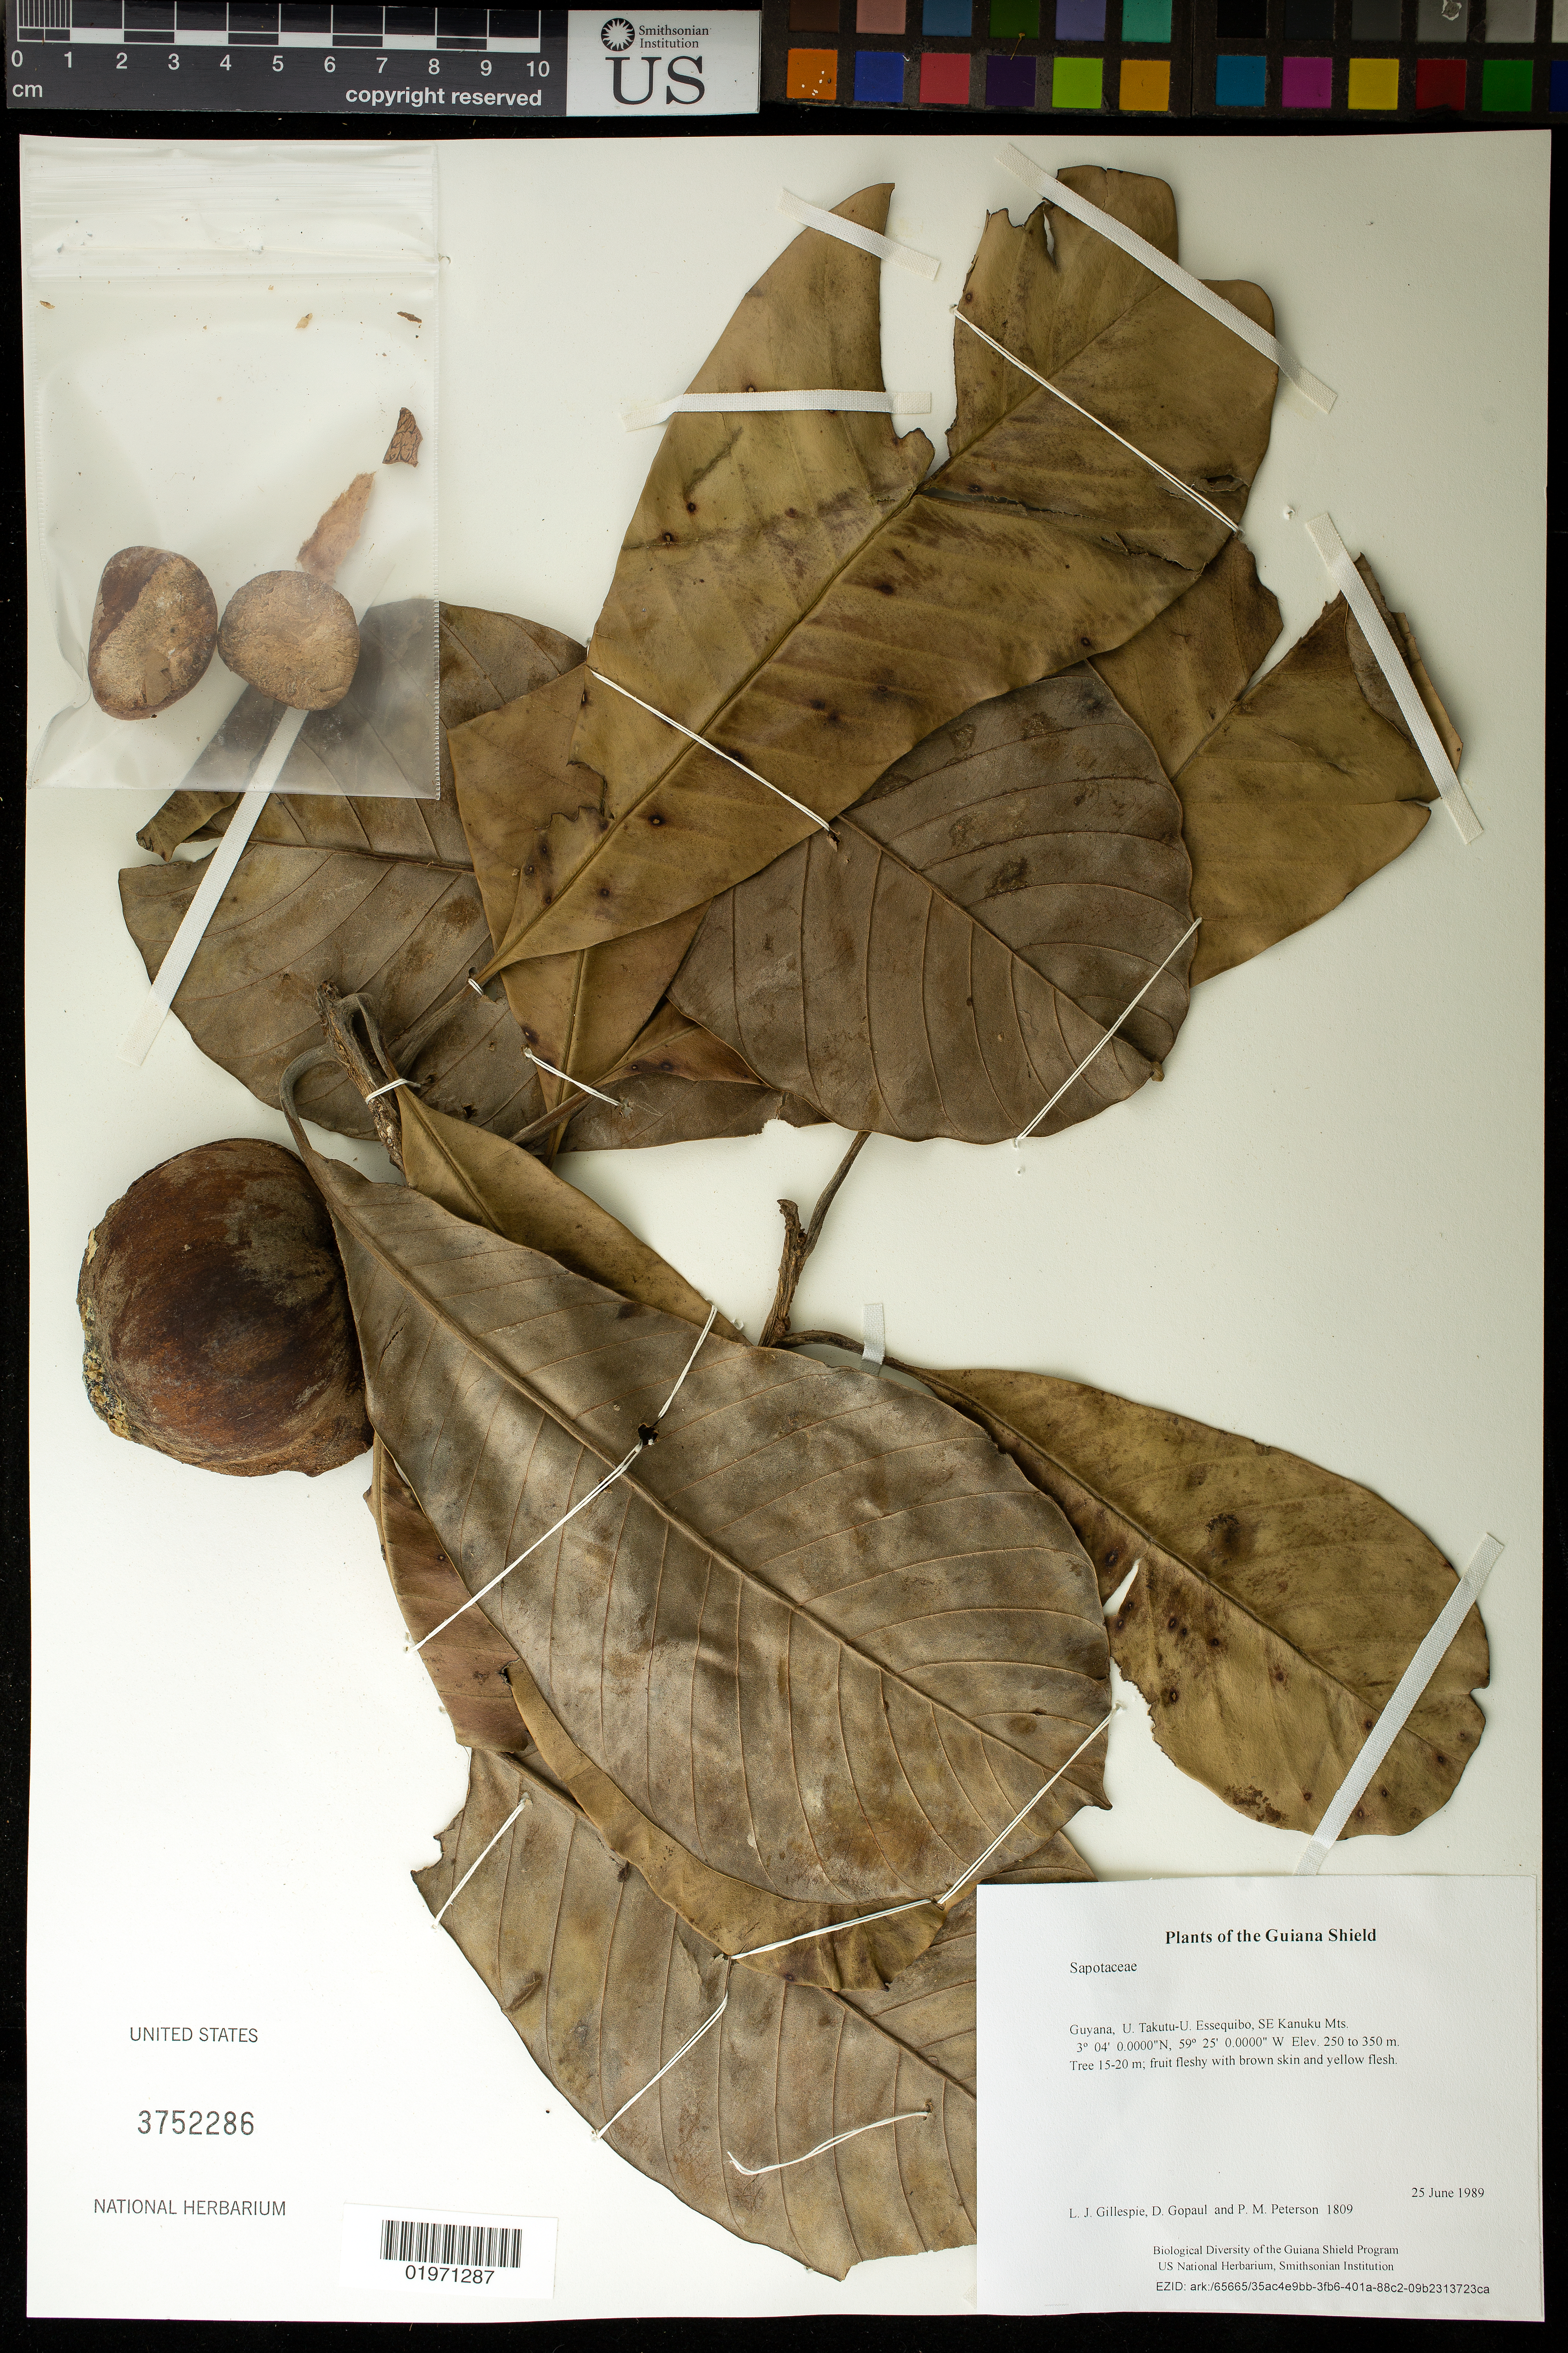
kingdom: Plantae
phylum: Tracheophyta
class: Magnoliopsida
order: Ericales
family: Sapotaceae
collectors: L. J. Gillespie, D. Gopaul & P. M. Peterson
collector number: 1809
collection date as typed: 25 June 1989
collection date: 1989-06-25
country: Guyana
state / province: U. Takutu-U. Essequibo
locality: SE Kanuku Mts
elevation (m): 250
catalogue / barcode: US 3752286